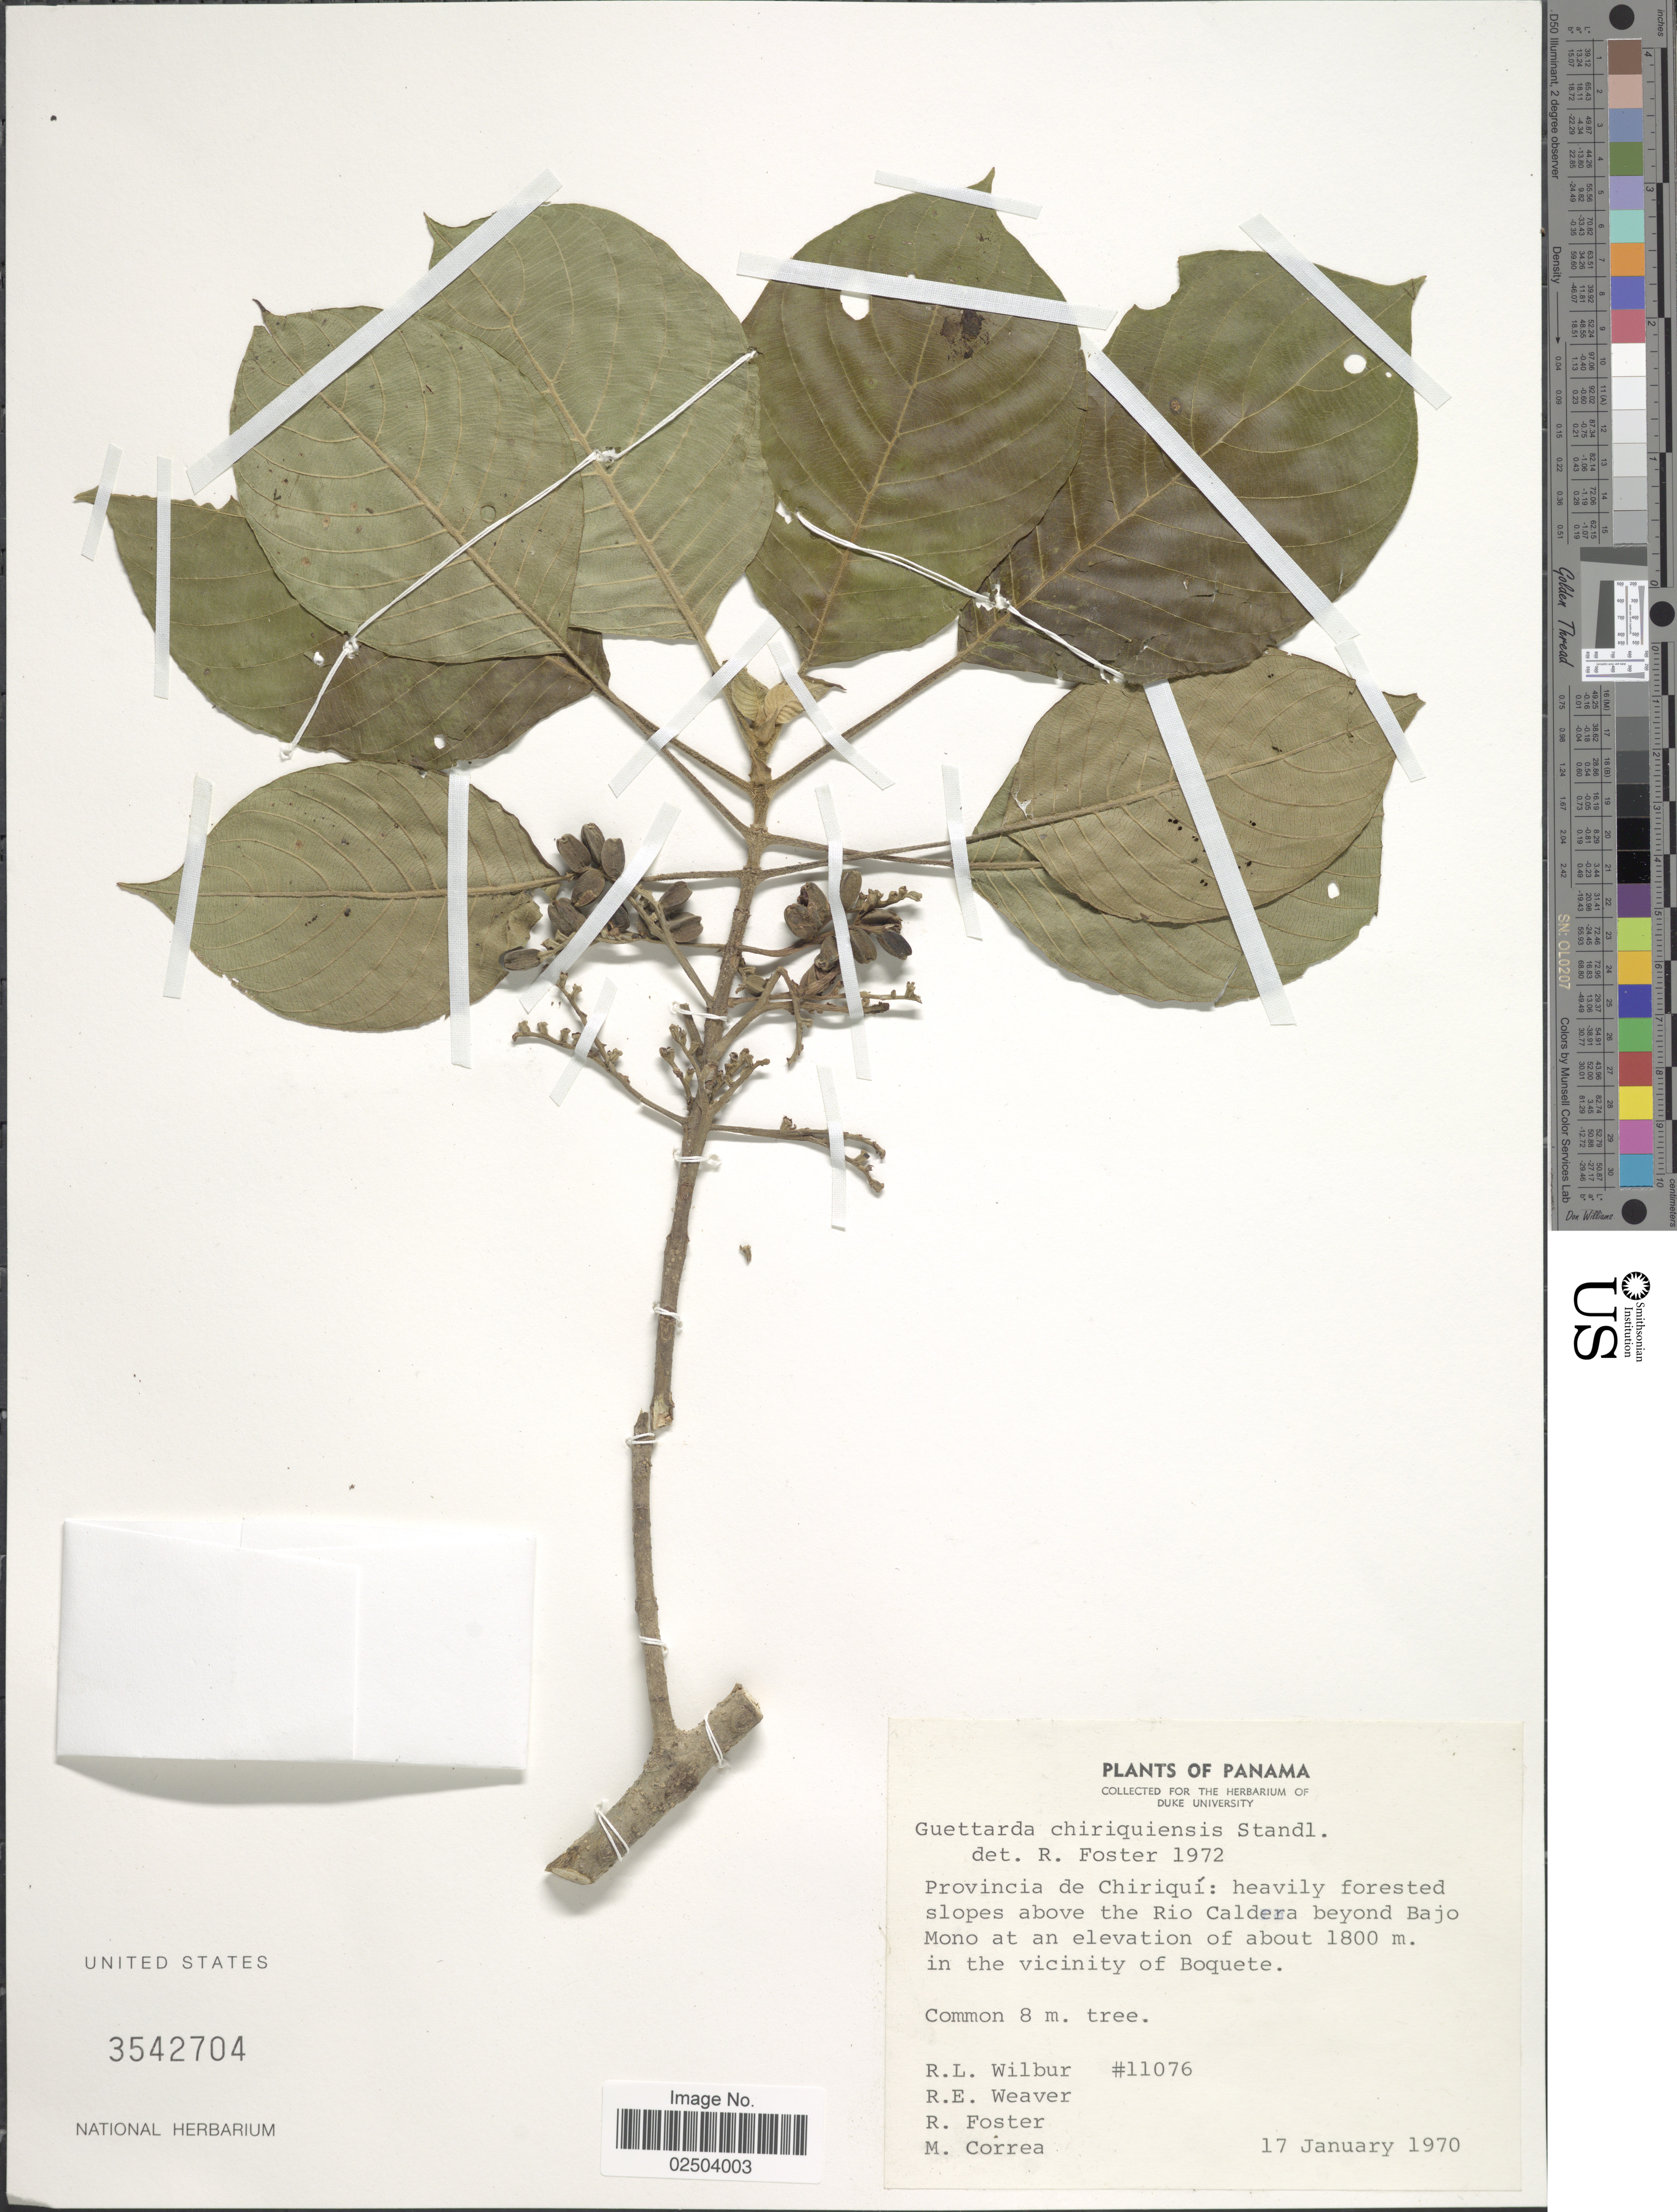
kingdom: Plantae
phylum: Tracheophyta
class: Magnoliopsida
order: Gentianales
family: Rubiaceae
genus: Guettarda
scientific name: Guettarda chiriquiensis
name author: Standl.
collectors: R. L. Wilbur, R. E. Weaver, R. Foster & M. Correa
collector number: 11076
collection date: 1970-01-17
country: Panama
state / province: Chiriqui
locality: Provincia de Chiriqui: Heavily forested slopes above the Rio Caldera beyond Bajo Mono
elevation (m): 1800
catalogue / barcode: US 3542704